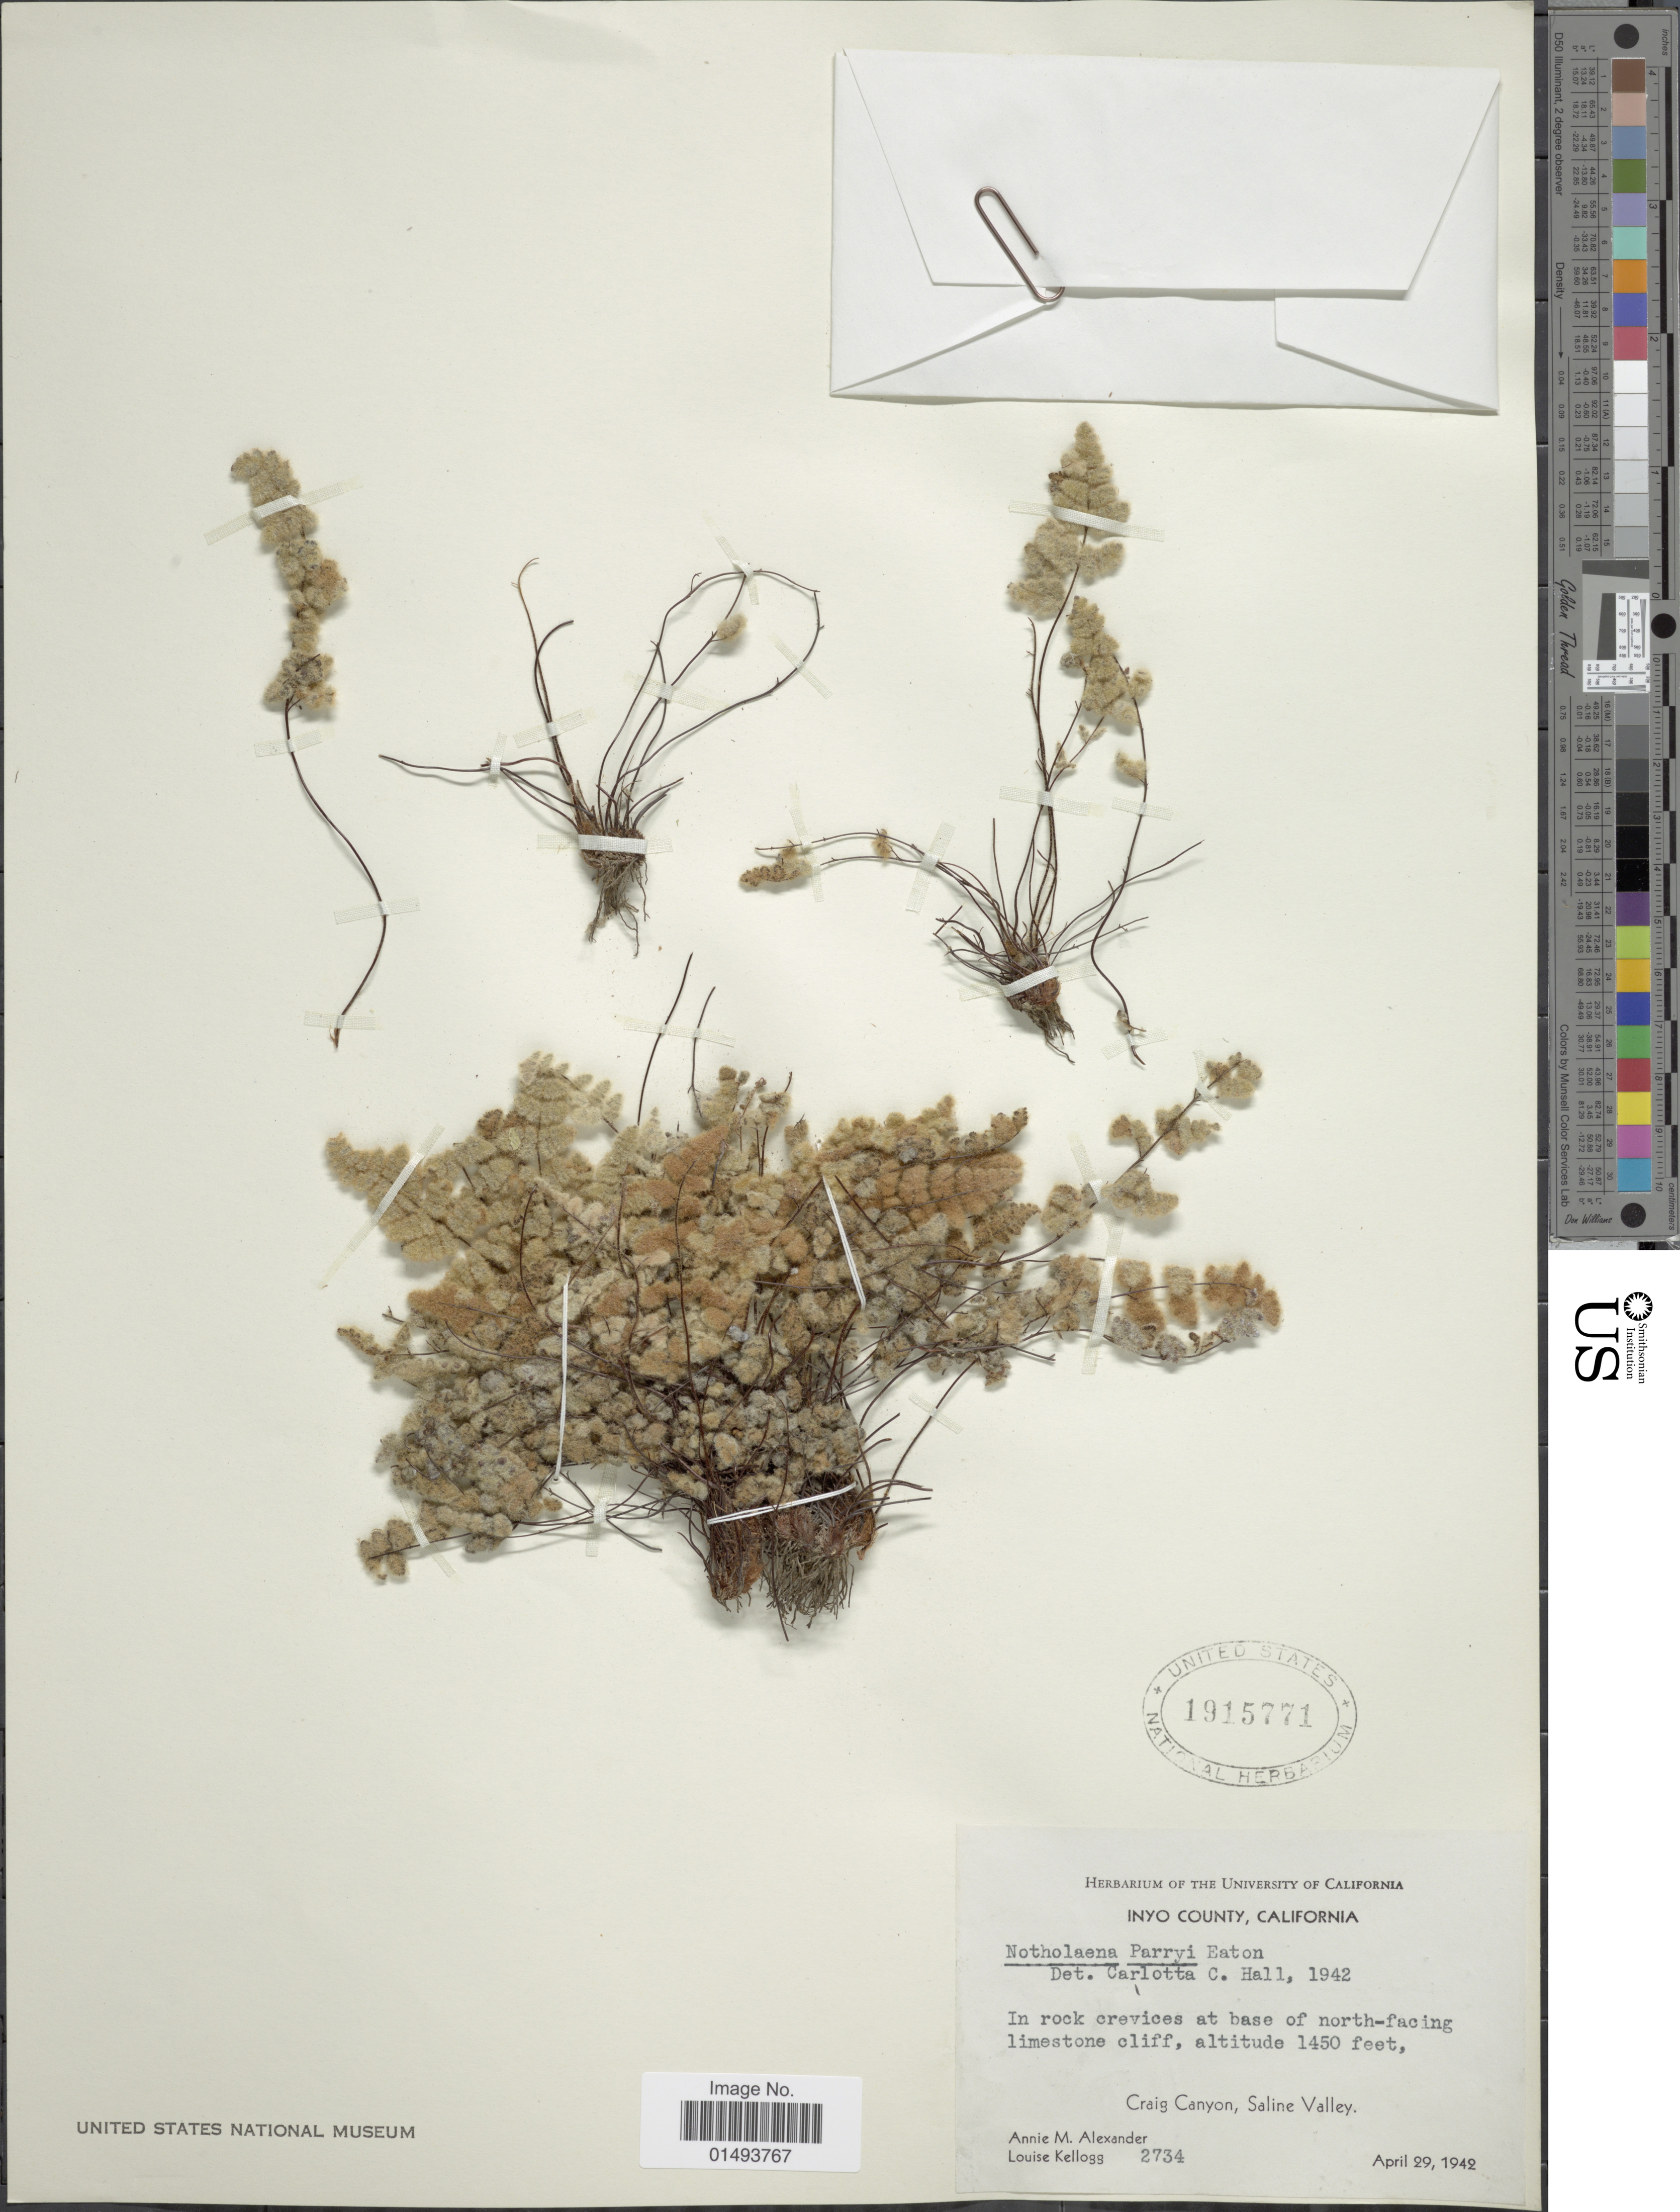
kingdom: Plantae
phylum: Tracheophyta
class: Polypodiopsida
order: Polypodiales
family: Pteridaceae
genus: Myriopteris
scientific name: Myriopteris parryi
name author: (D.C. Eaton) Grusz & Windham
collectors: A. M. Alexander & L. Kellogg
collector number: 2734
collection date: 1942-04-29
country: United States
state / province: California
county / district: Inyo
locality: Inyo County, Craig Canyon, Saline Valley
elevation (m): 442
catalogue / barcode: US 1915771